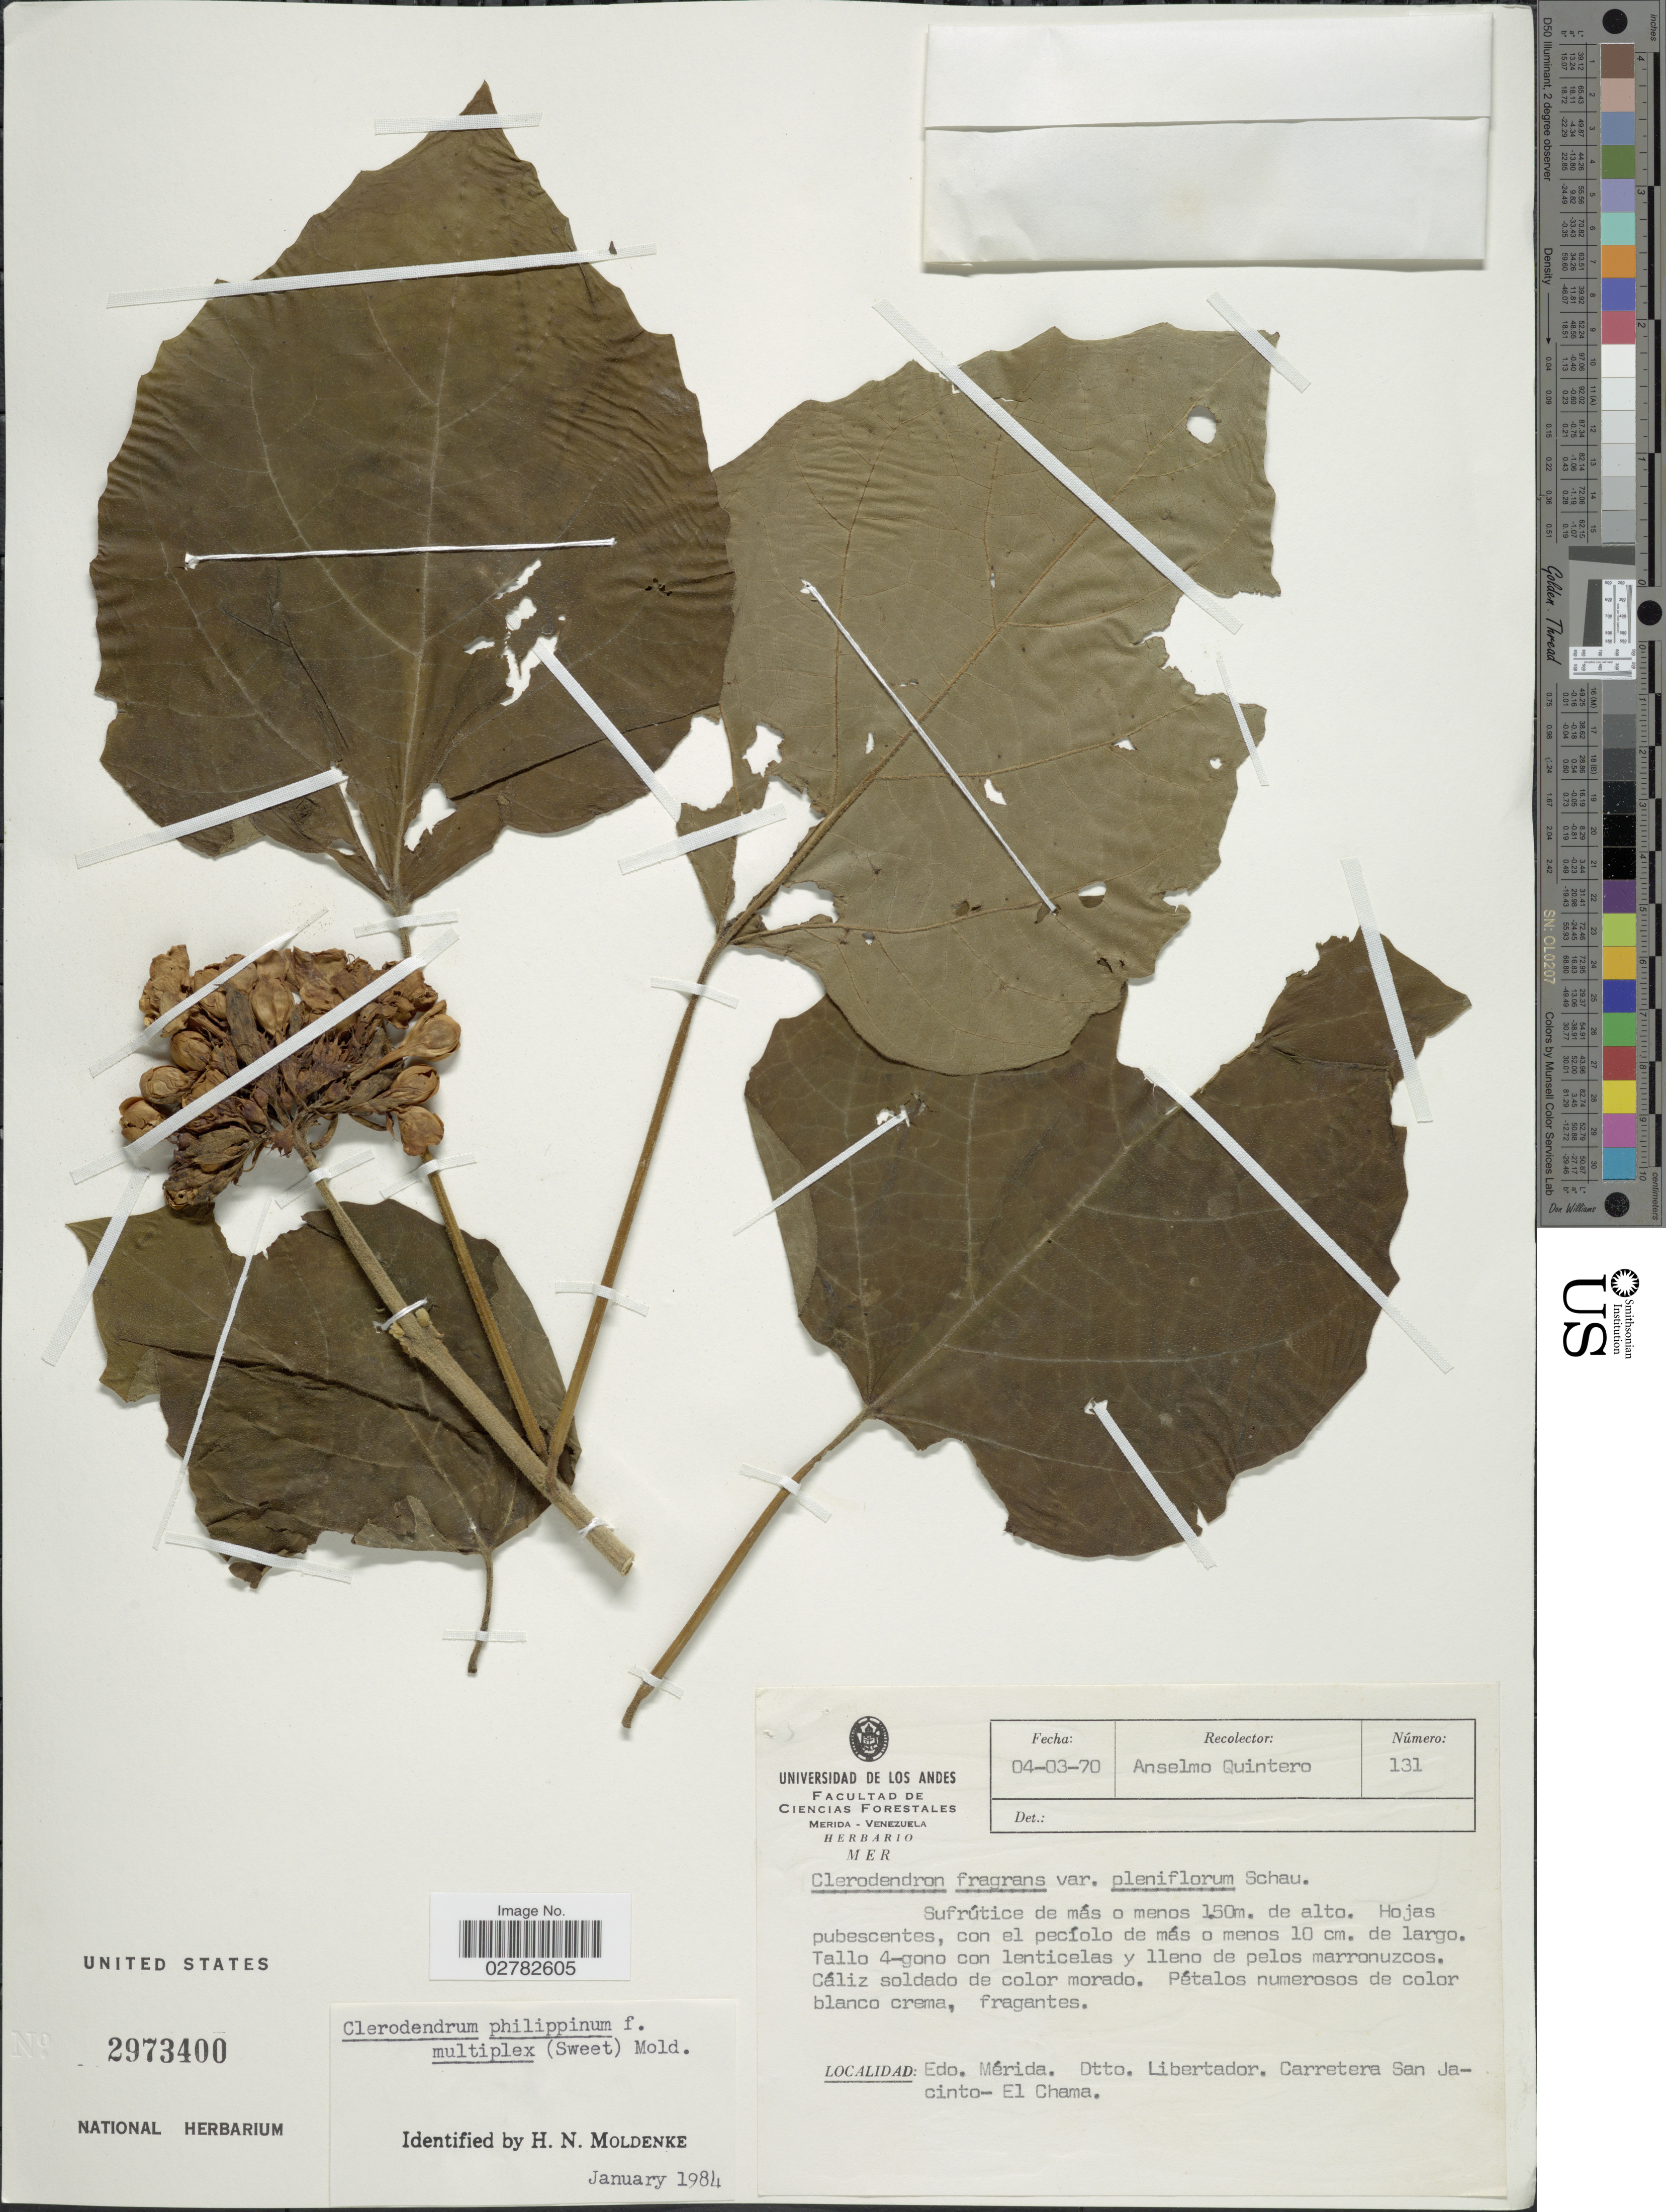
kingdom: Plantae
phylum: Tracheophyta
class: Magnoliopsida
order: Lamiales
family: Lamiaceae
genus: Clerodendrum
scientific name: Clerodendrum philippinum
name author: Schauer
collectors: A. Quintero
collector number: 131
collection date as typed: Transcribed d/m/y: 4/3/70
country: Venezuela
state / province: Mérida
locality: Edo. Mérida. Dtto. Libertador. Carretera San Jacinto - El Chama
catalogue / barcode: US 2973400